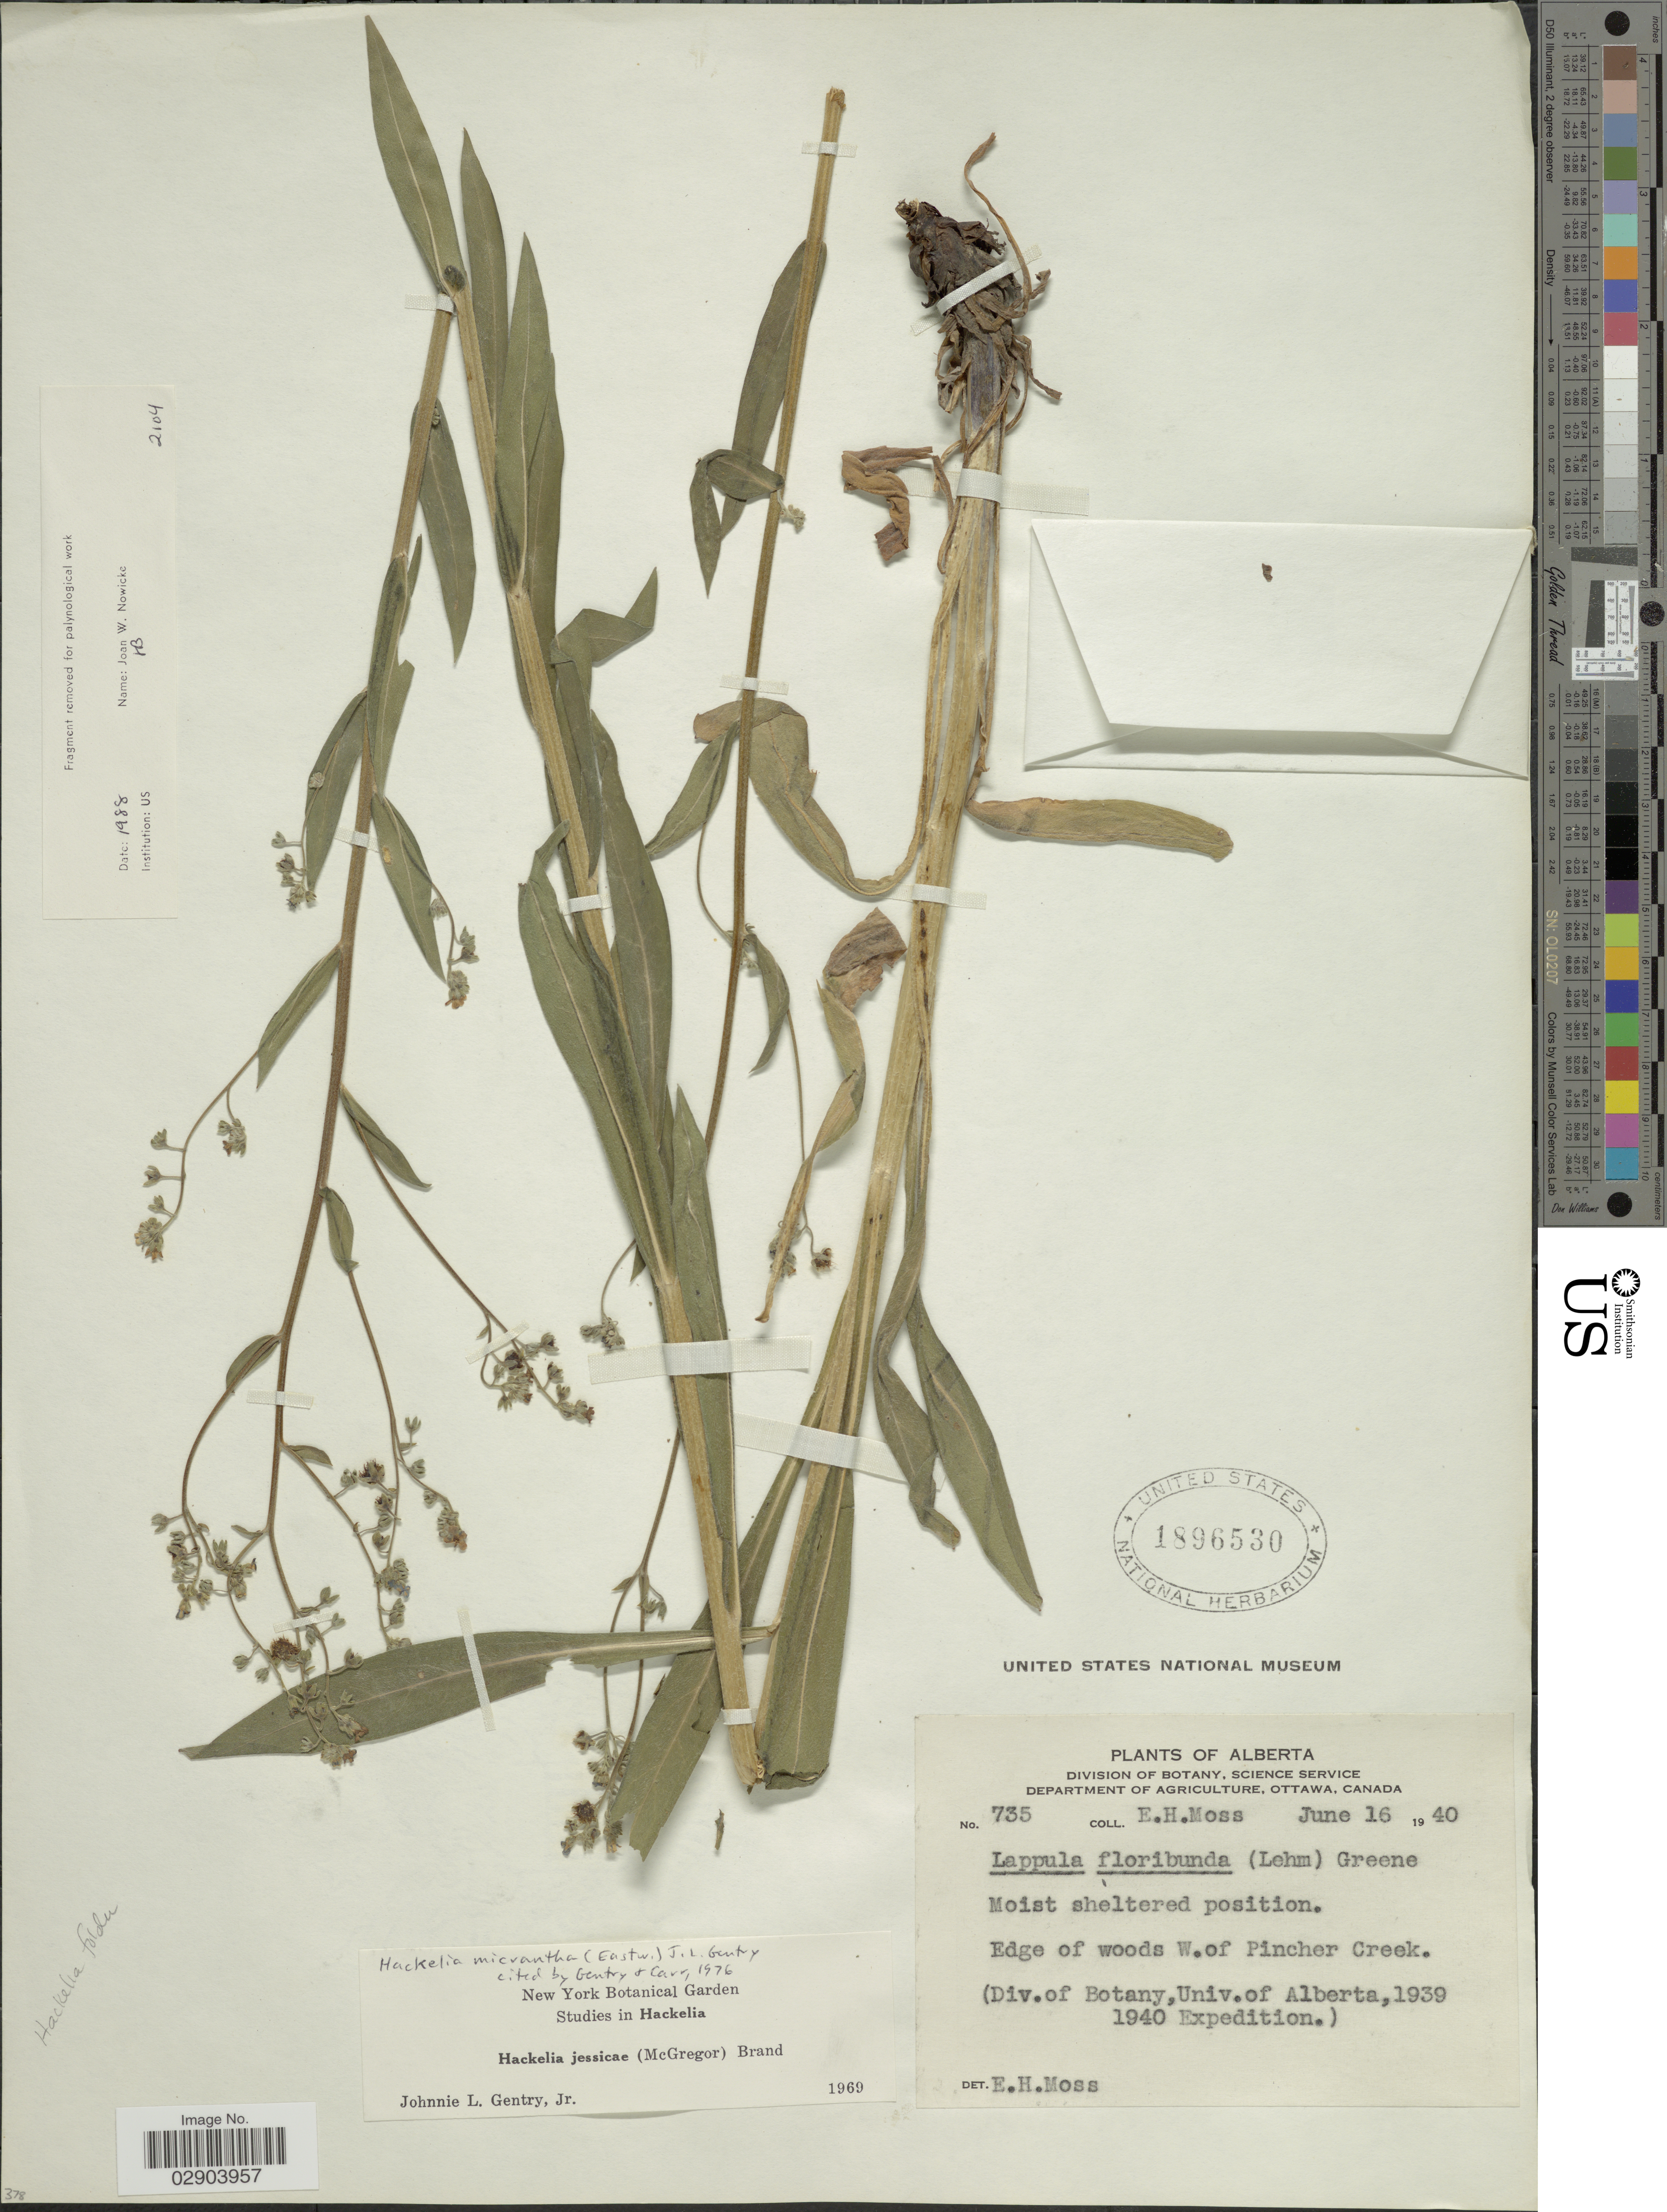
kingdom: Plantae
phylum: Tracheophyta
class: Magnoliopsida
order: Boraginales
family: Boraginaceae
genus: Hackelia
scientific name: Hackelia micrantha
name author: (Eastw.) J.L. Gentry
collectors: E. Moss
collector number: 735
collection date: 1940-06-16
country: Canada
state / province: Alberta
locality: Edge of woods W. of Pincher Creek.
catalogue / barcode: US 1896530